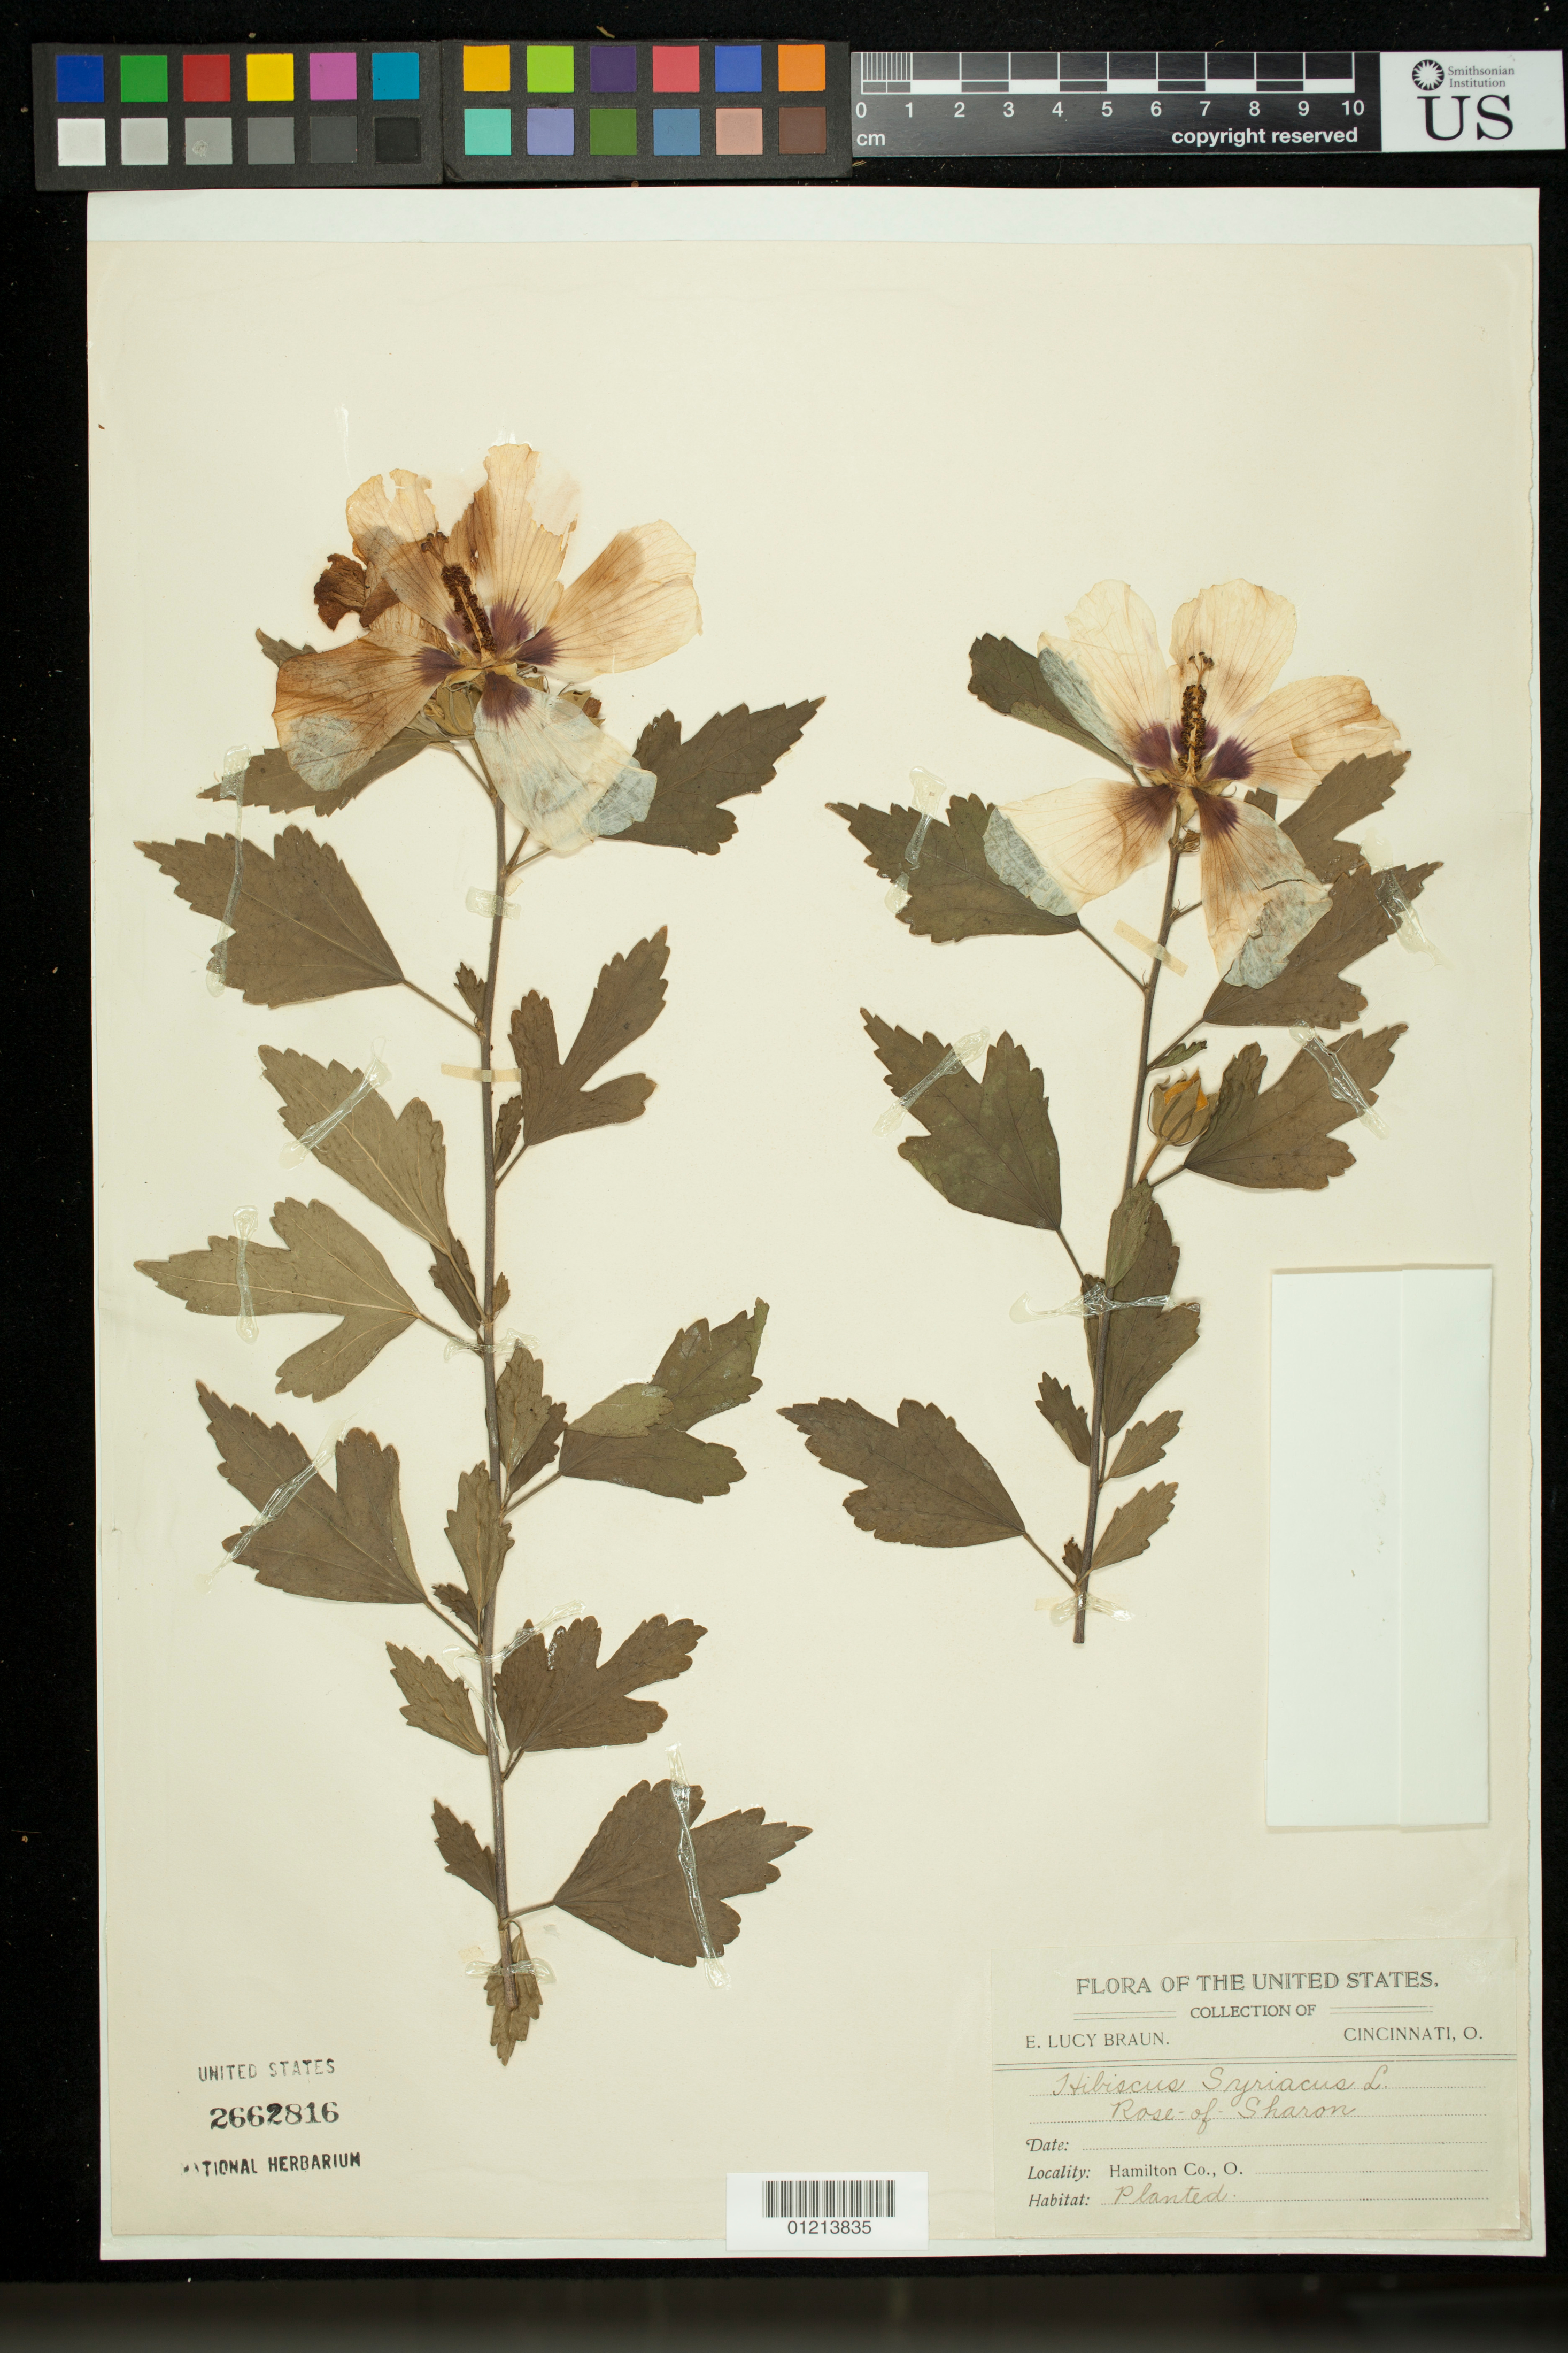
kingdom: Plantae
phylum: Tracheophyta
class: Magnoliopsida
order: Malvales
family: Malvaceae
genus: Hibiscus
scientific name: Hibiscus syriacus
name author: L.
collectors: E. L. Braun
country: United States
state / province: Ohio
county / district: Hamilton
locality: Hamilton Co., O.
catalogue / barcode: US 2662816